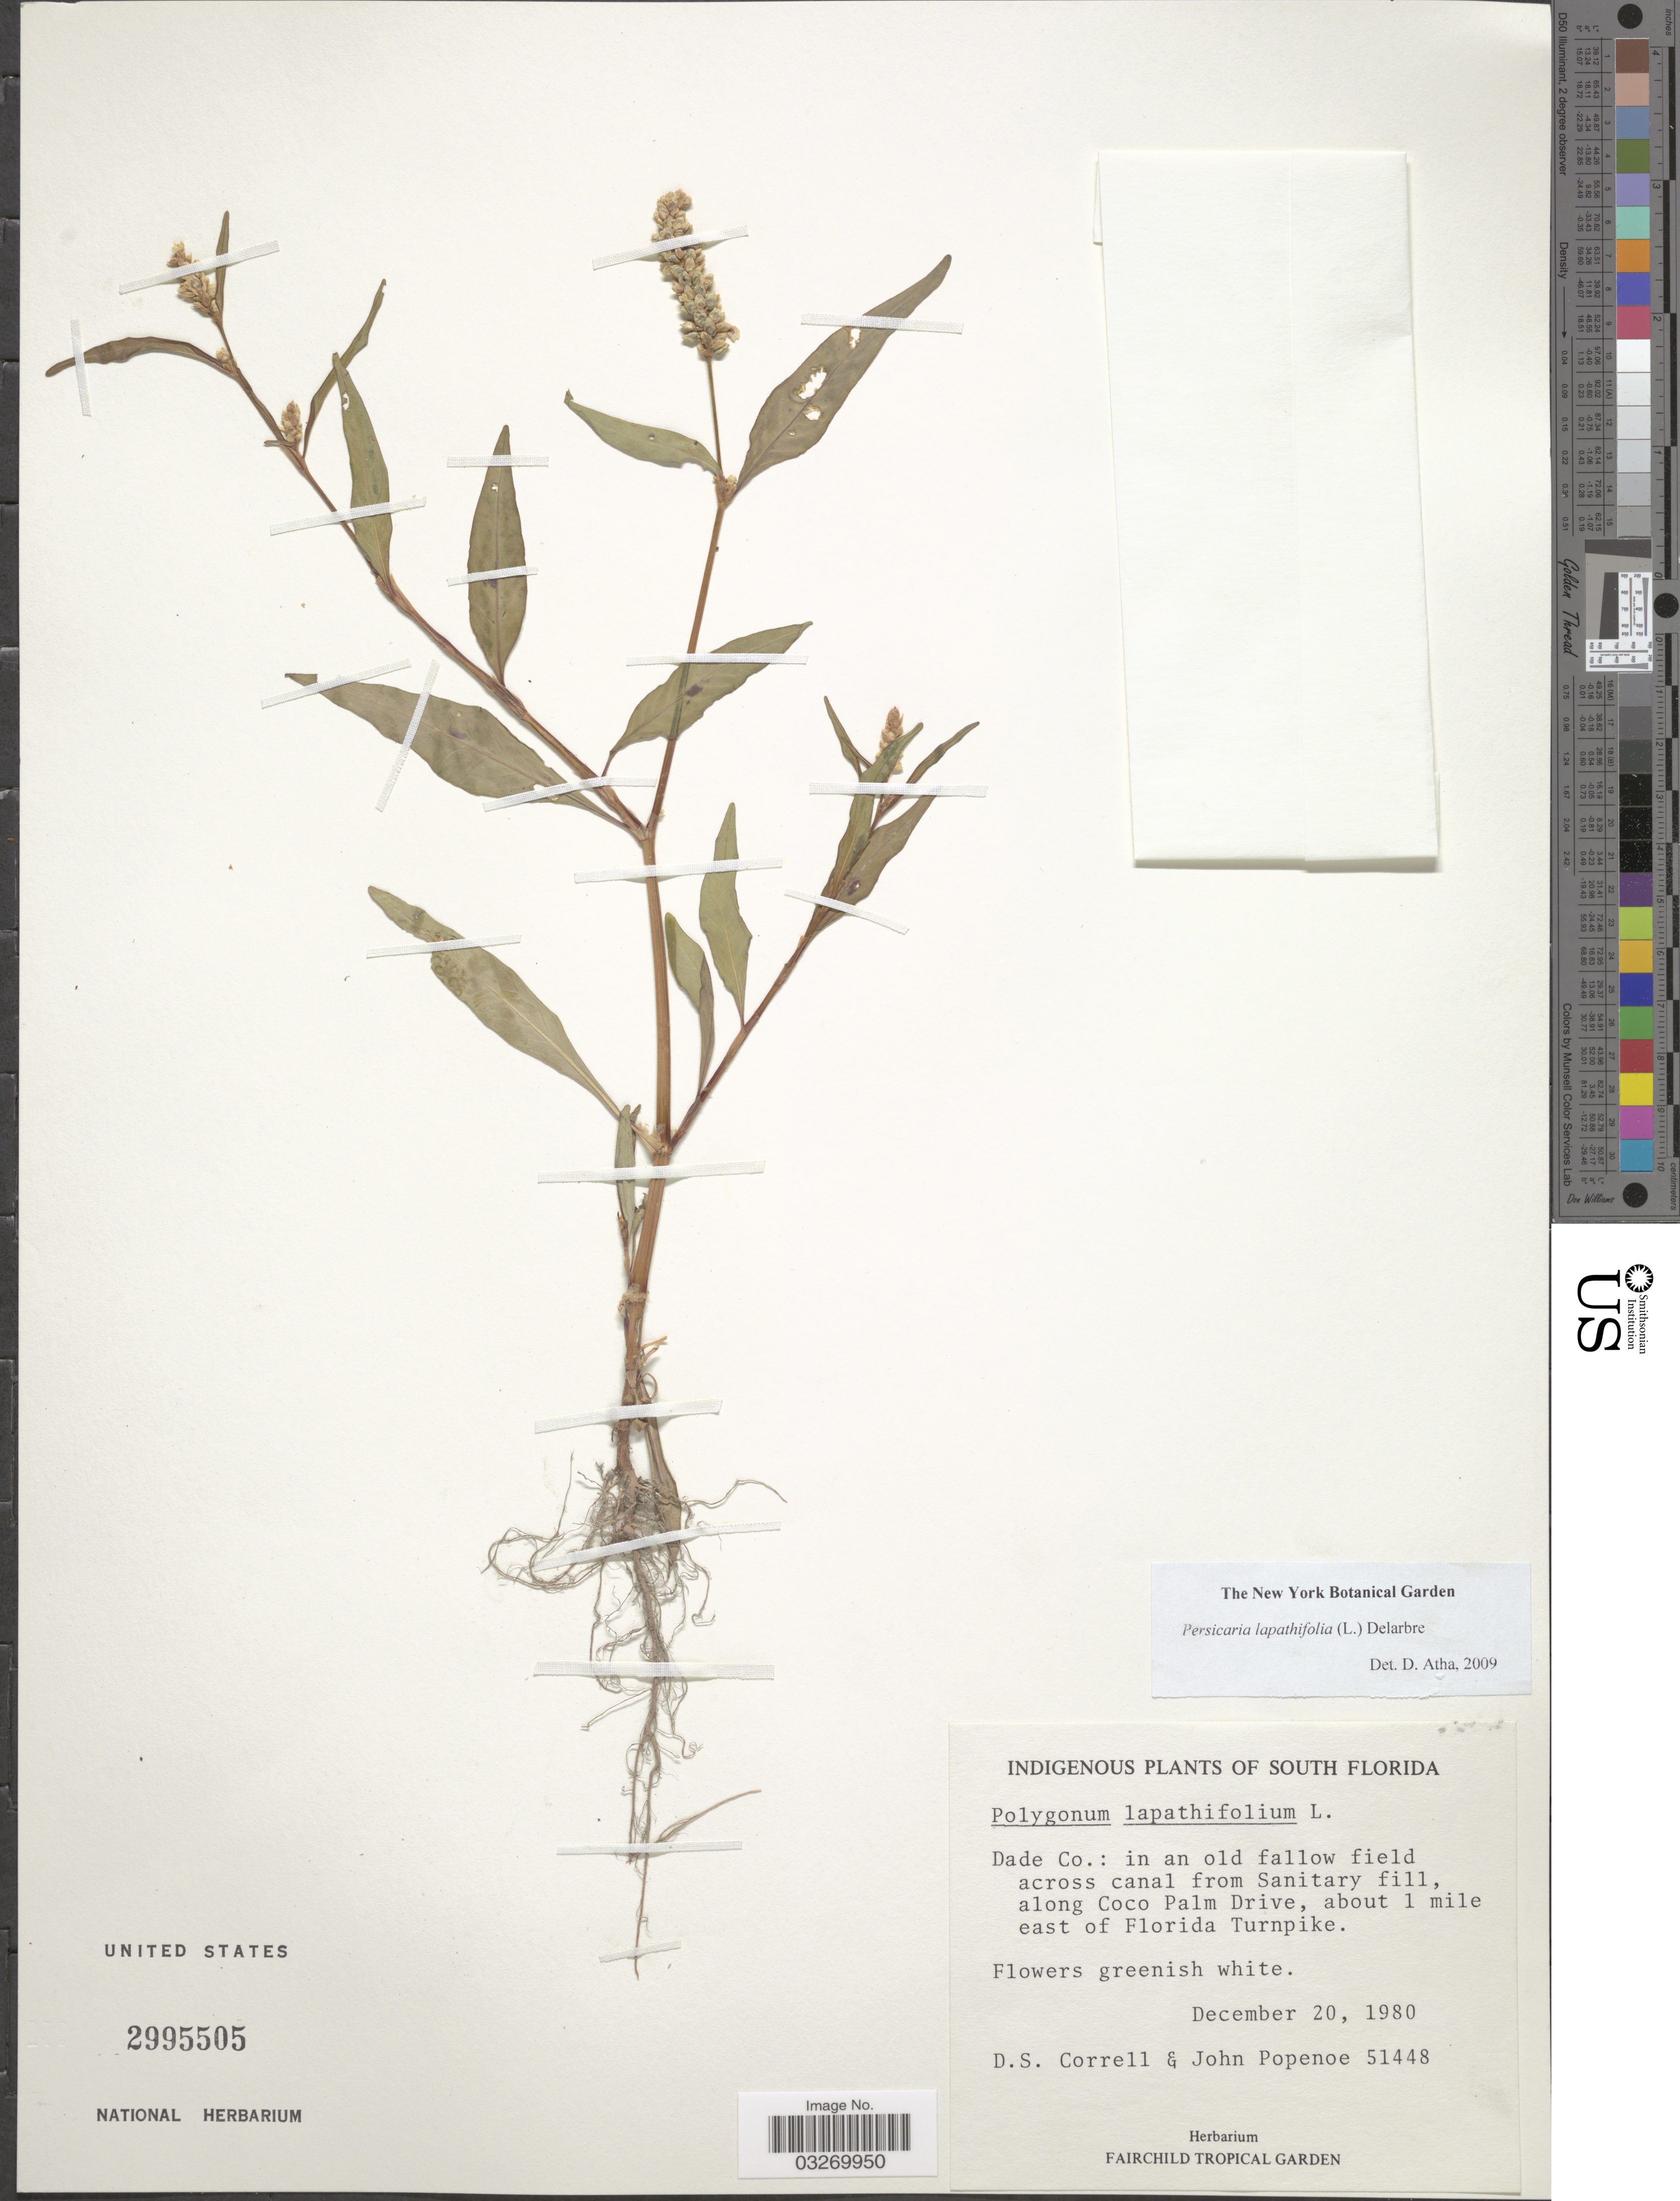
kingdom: Plantae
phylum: Tracheophyta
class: Magnoliopsida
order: Caryophyllales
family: Polygonaceae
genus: Polygonum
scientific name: Polygonum lapathifolium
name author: L.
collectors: D. S. Correll & J. Popenoe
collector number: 51448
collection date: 1980-12-20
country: United States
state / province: Florida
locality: South Florida. Dade Co.: in an old fallow field across canal from Sanitary fill, along Coco Palm Drive, about 1 mile east of Florida Turnpike.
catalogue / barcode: US 2995505